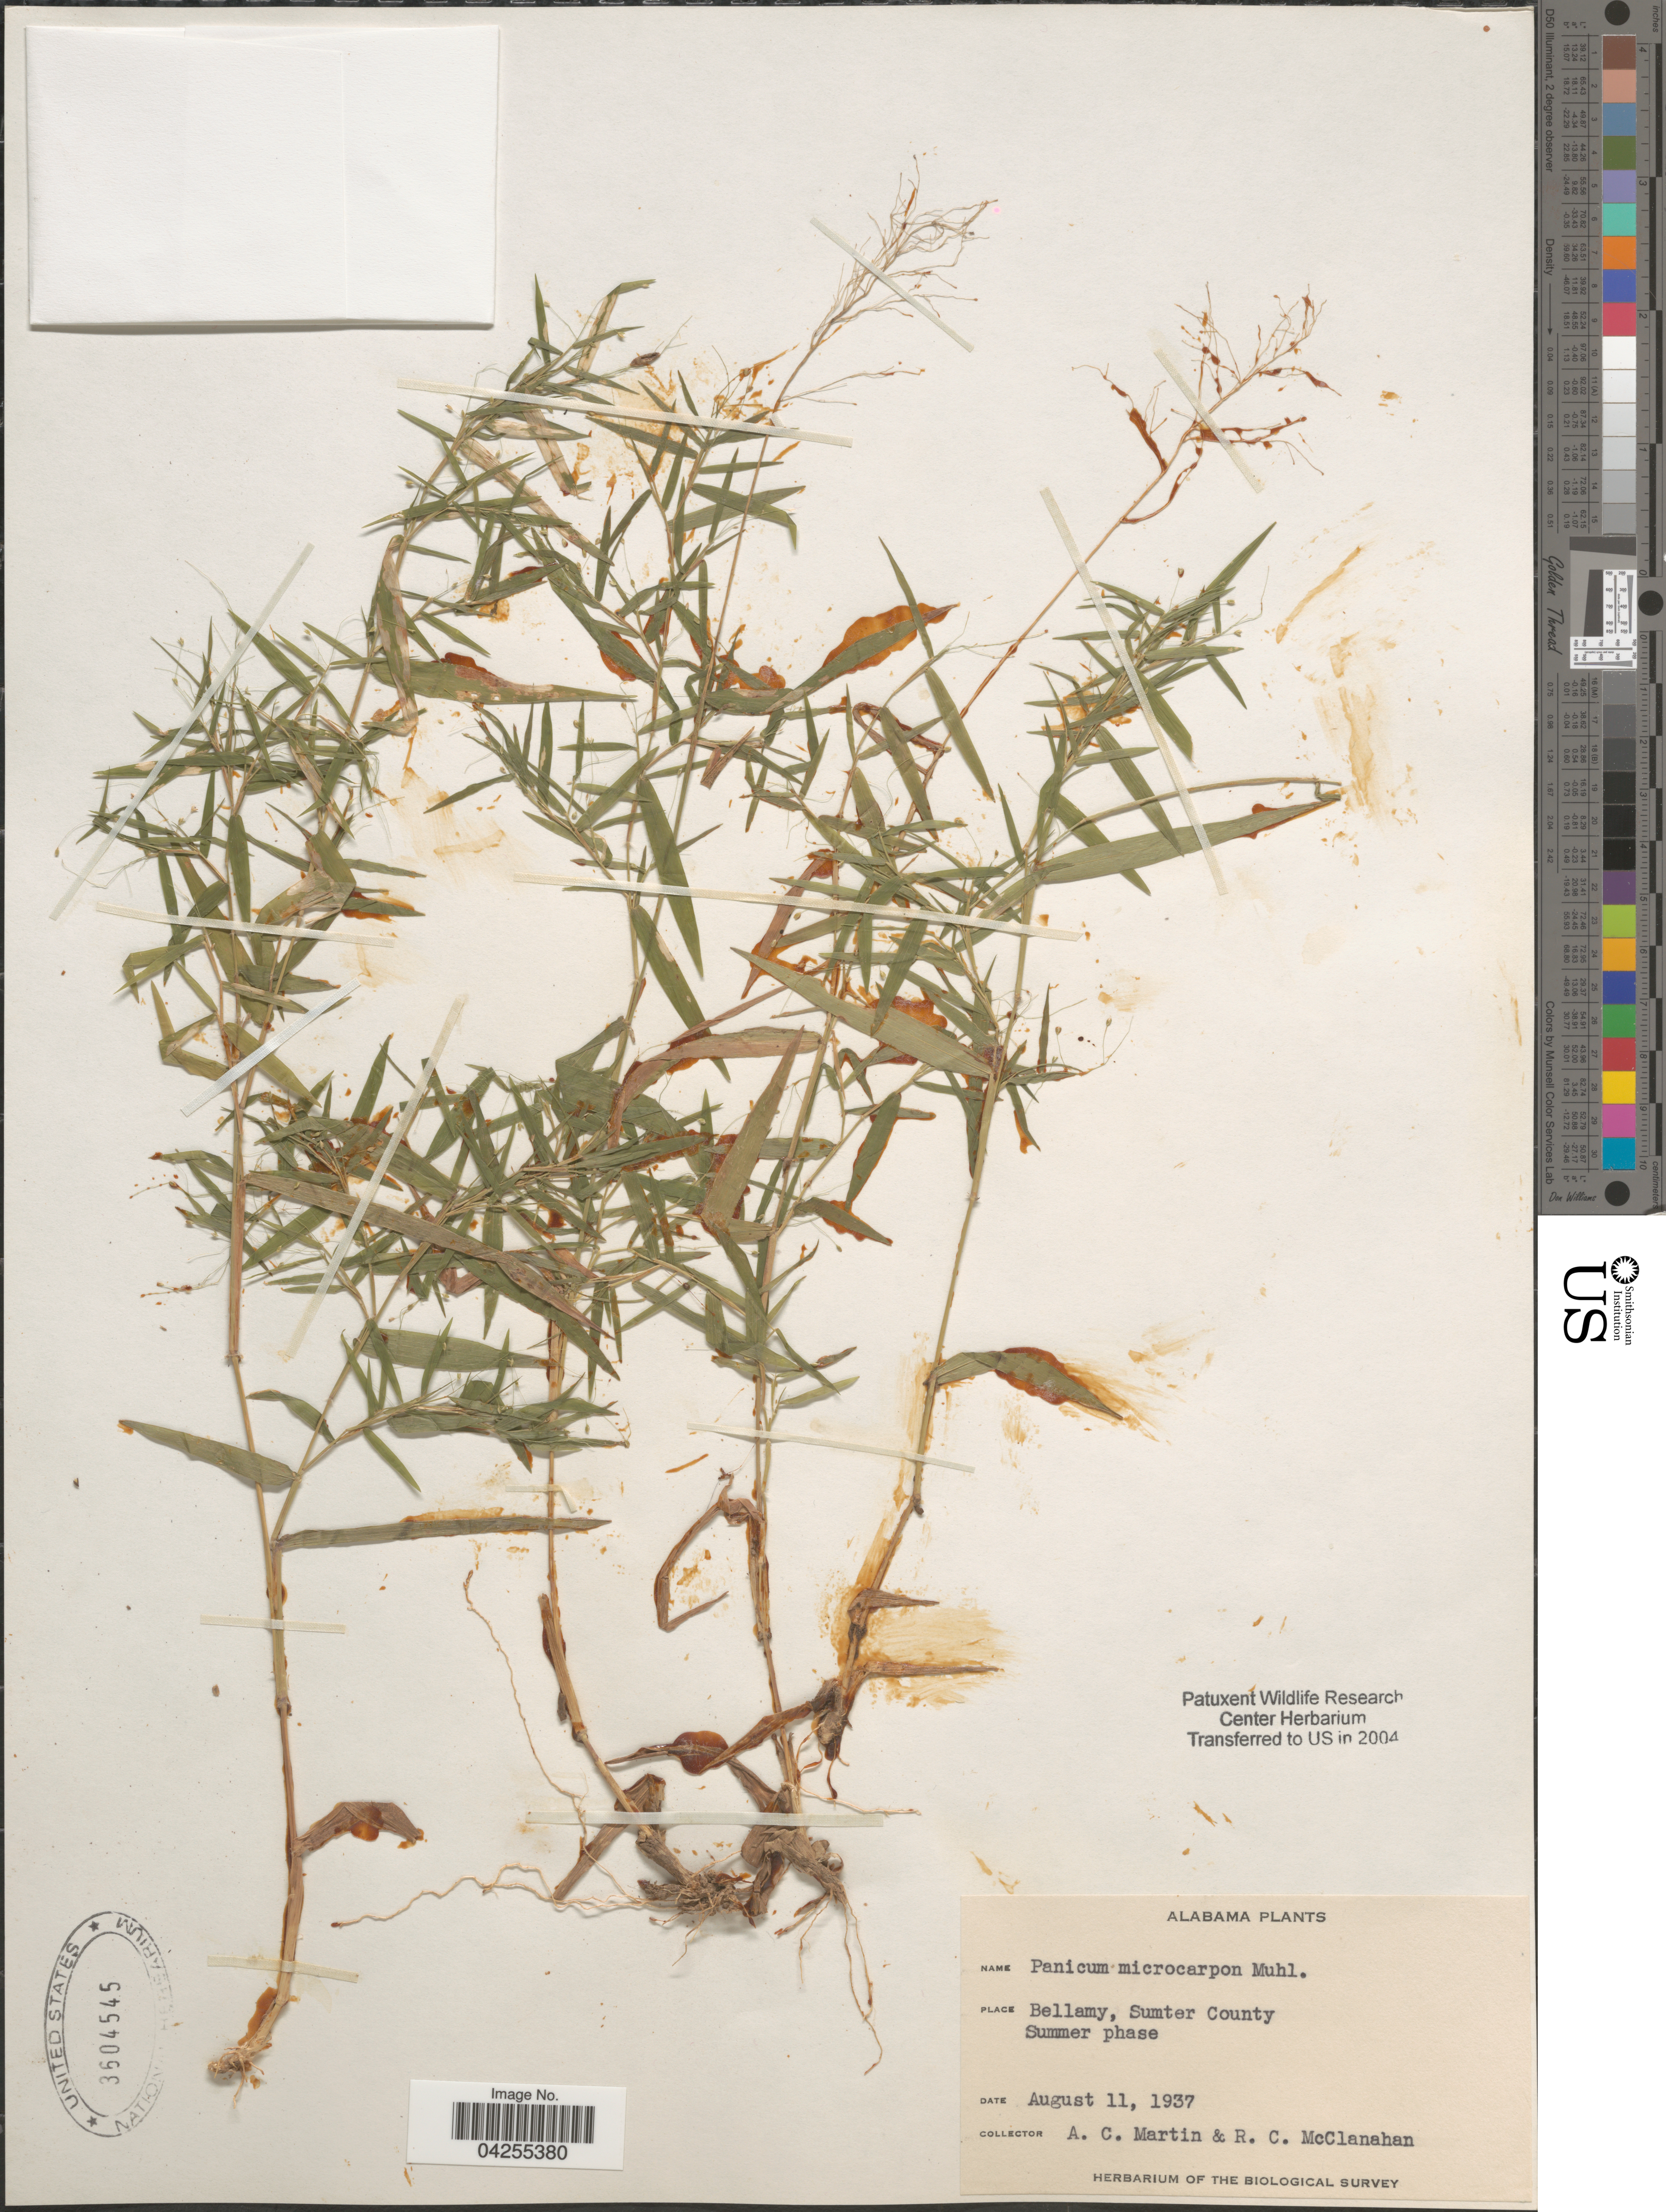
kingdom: Plantae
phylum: Tracheophyta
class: Liliopsida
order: Poales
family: Poaceae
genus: Dichanthelium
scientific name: Dichanthelium dichotomum var. dichotomum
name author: (L.) Gould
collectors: A. C. Martin & R. McClanahan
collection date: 1937-08-11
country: United States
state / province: Alabama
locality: Bellamy, Sumter County. Summer phase. The Biological Survey.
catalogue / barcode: US 3604545